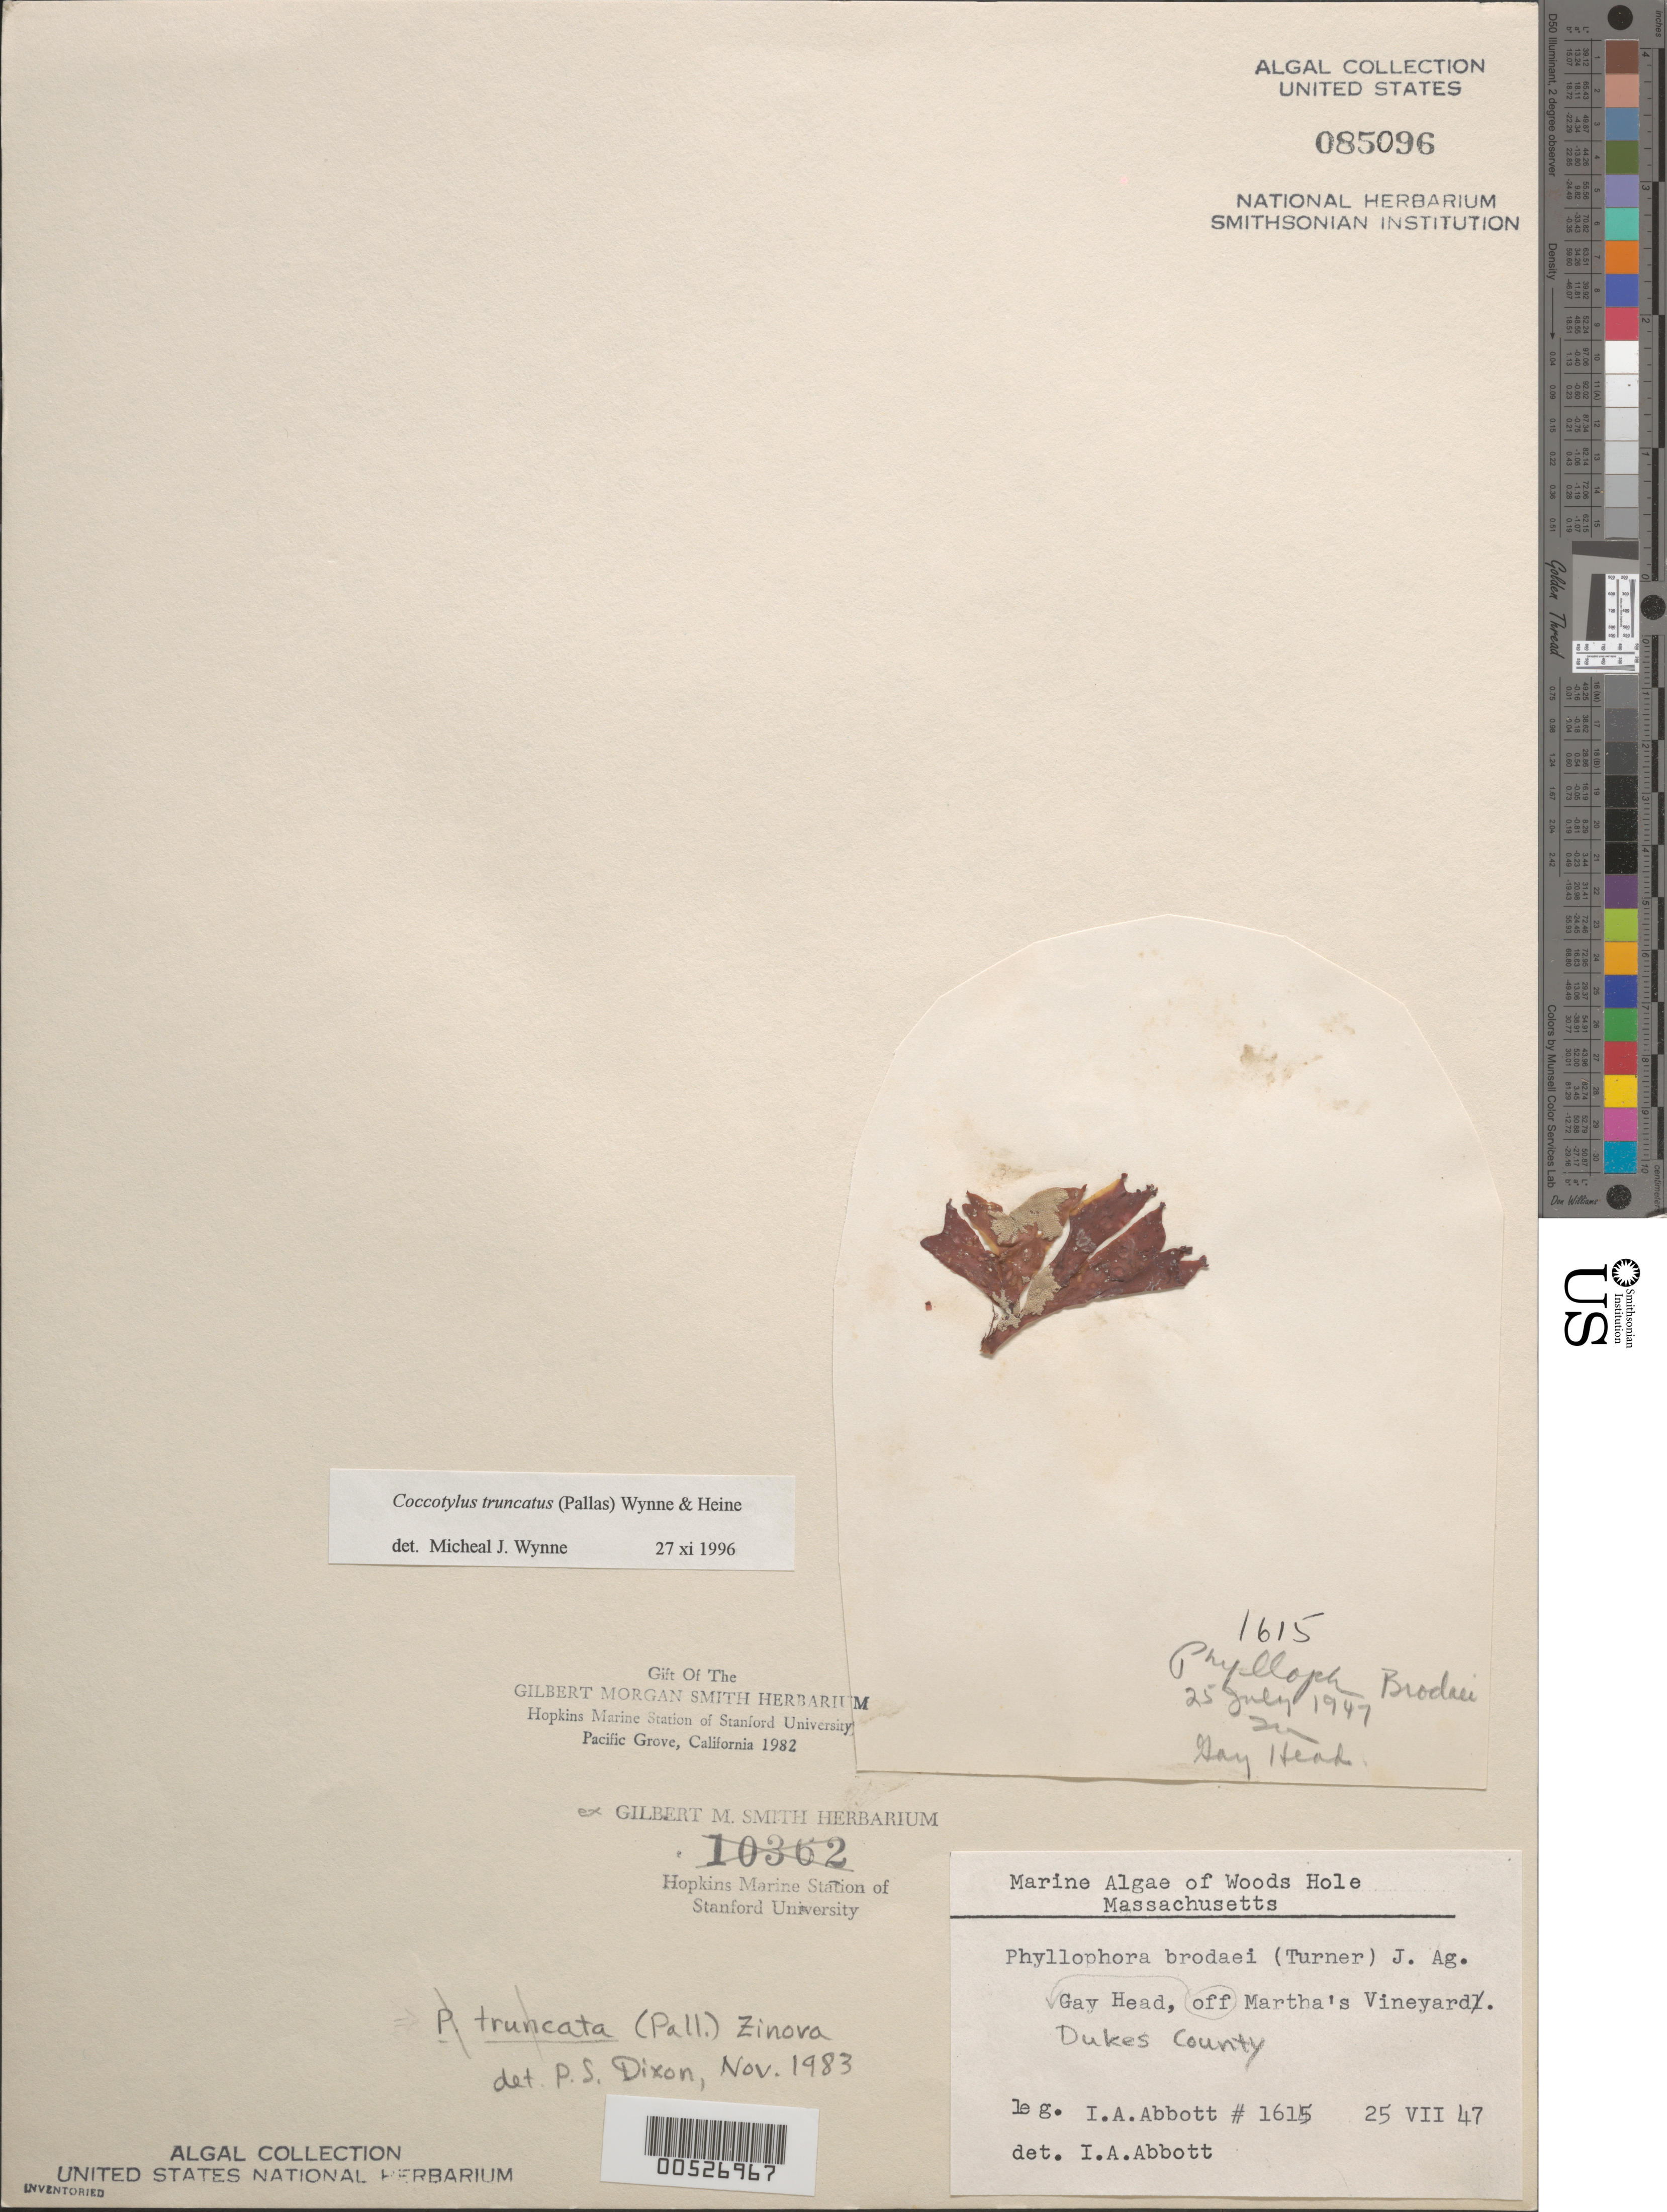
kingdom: Plantae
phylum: Rhodophyta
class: Florideophyceae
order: Gigartinales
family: Phyllophoraceae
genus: Coccotylus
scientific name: Coccotylus truncatus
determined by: Wynne, M. J.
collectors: I. A. Abbott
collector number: IAA 1615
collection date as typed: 25 Jul 1947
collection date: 1947-07-25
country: United States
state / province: Massachusetts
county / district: Dukes County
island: Martha's Vineyard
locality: Off Gay Head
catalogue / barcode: US 85096